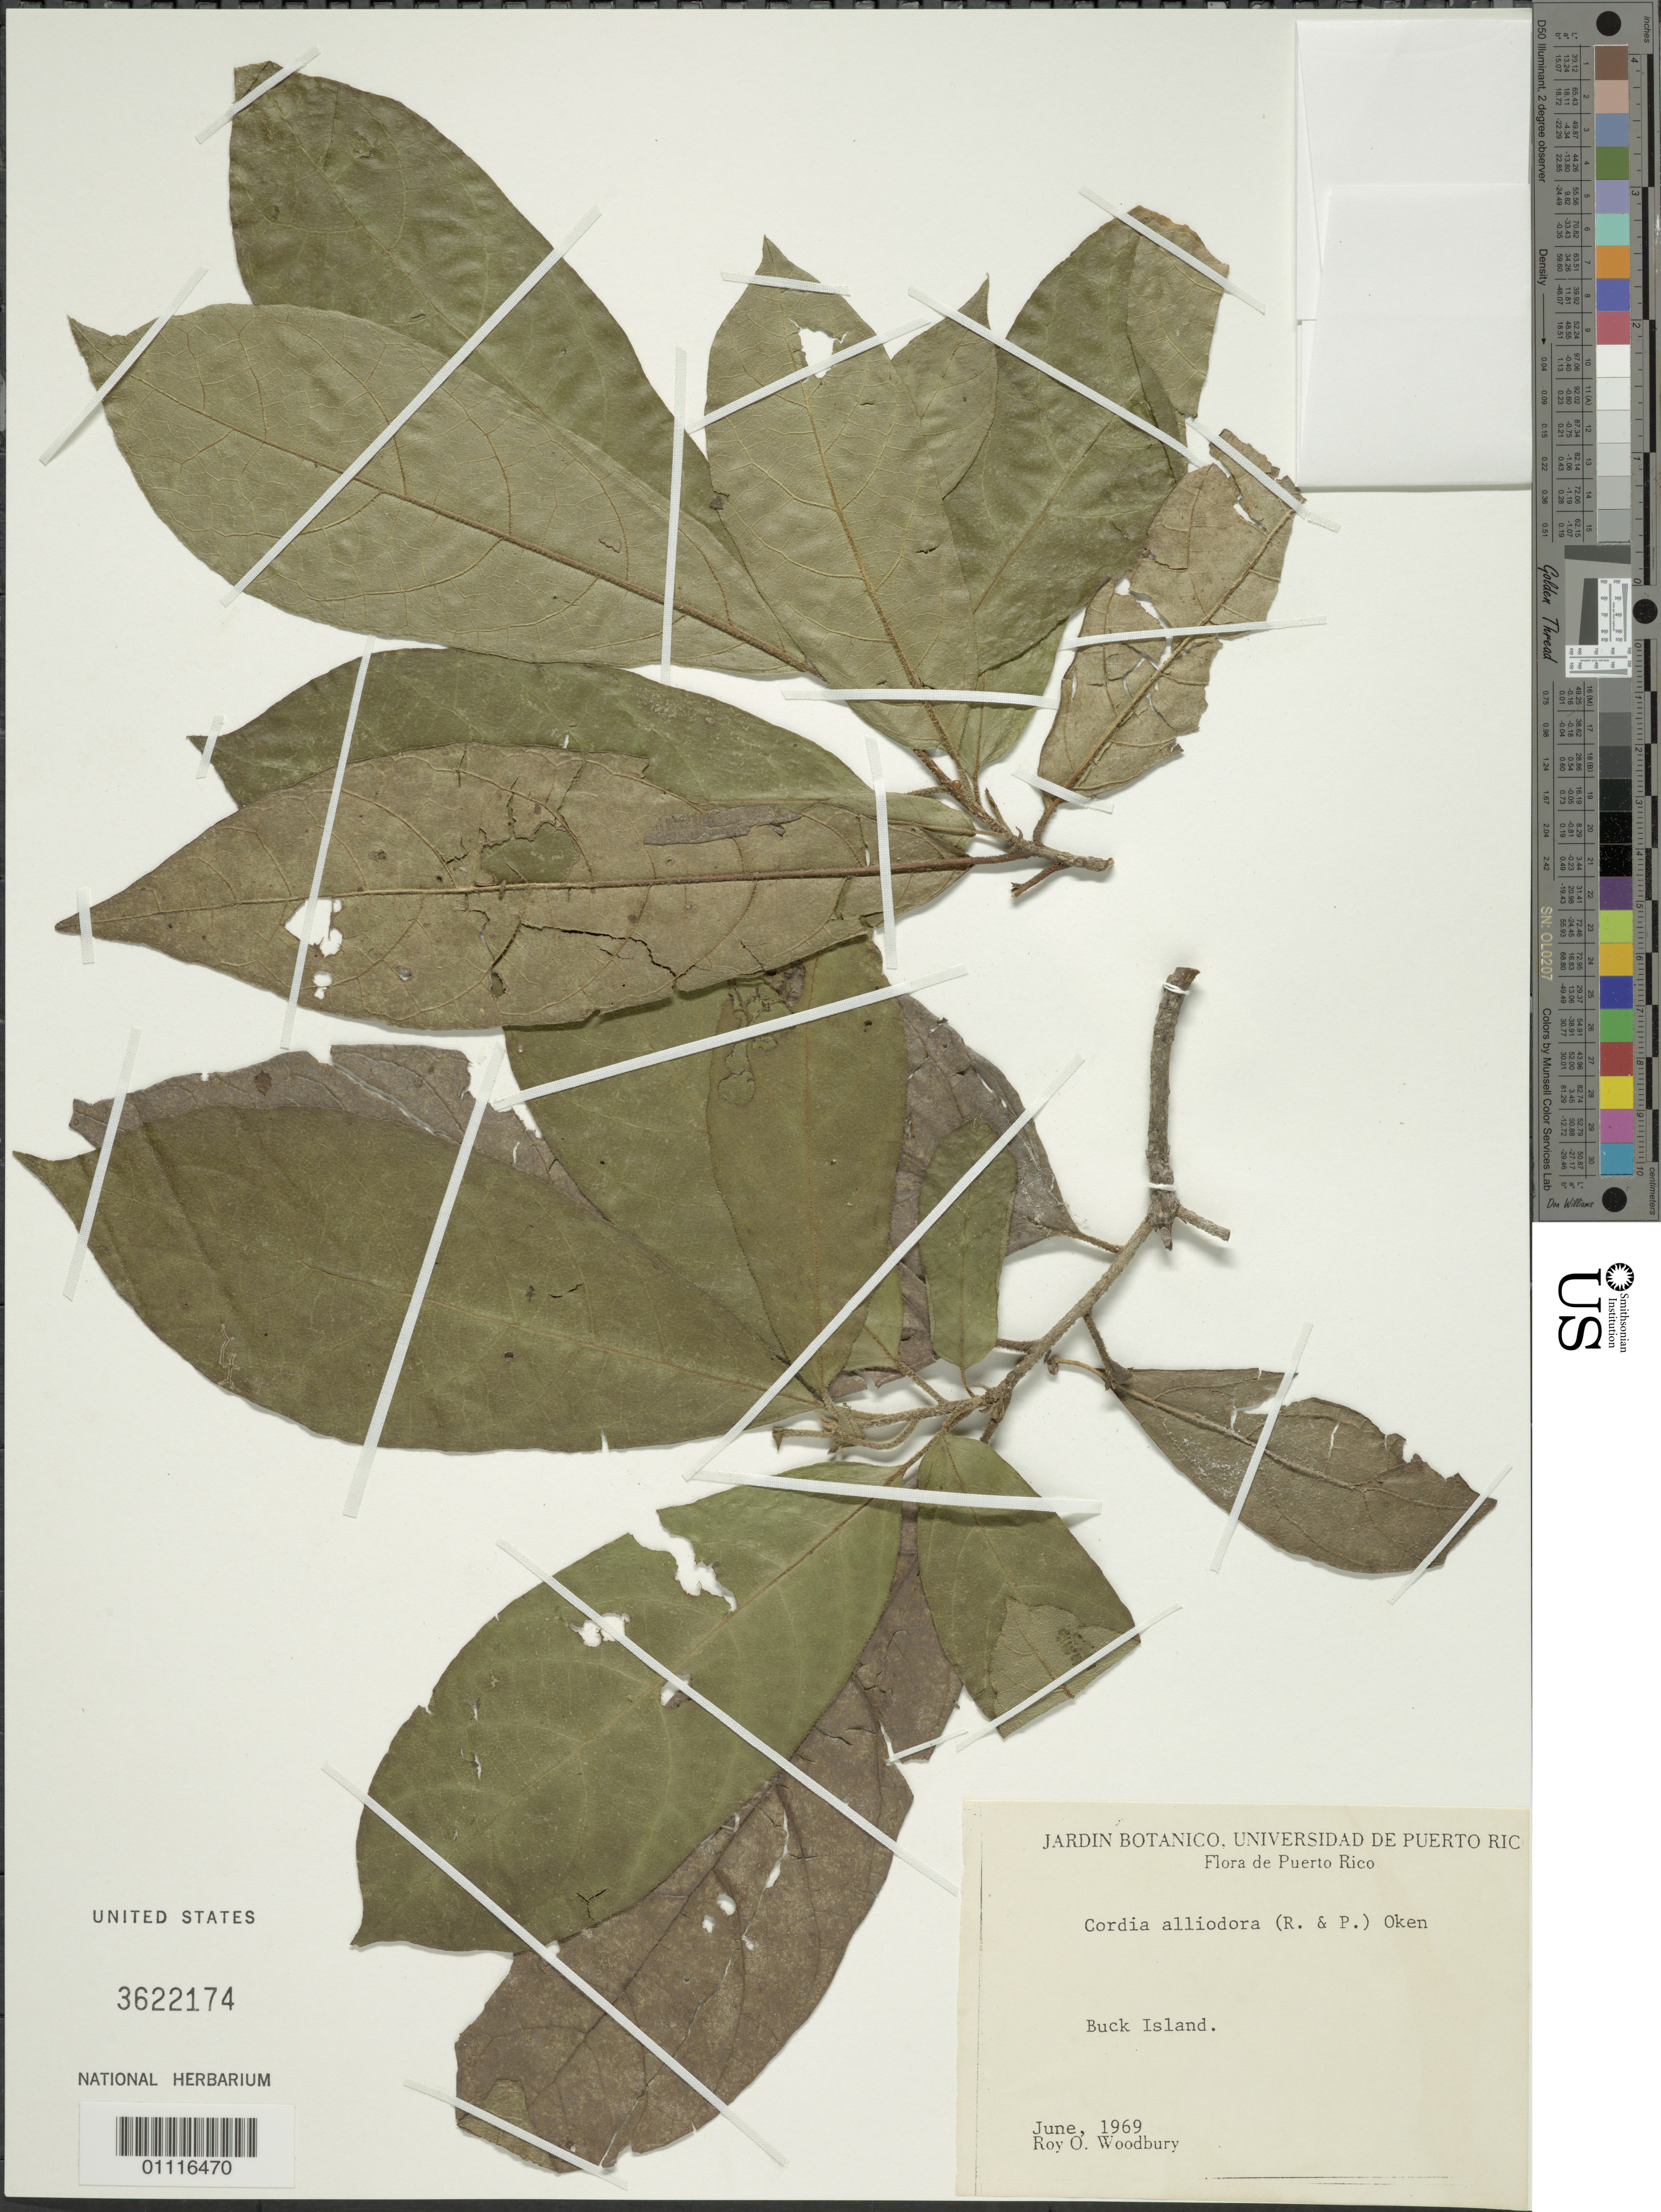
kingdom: Plantae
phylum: Tracheophyta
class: Magnoliopsida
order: Boraginales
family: Cordiaceae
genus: Cordia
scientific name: Cordia alliodora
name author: (Ruiz & Pav.) Oken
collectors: R. O. Woodbury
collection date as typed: Jun 1969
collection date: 1969-06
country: Puerto Rico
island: Buck I.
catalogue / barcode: US 3622174